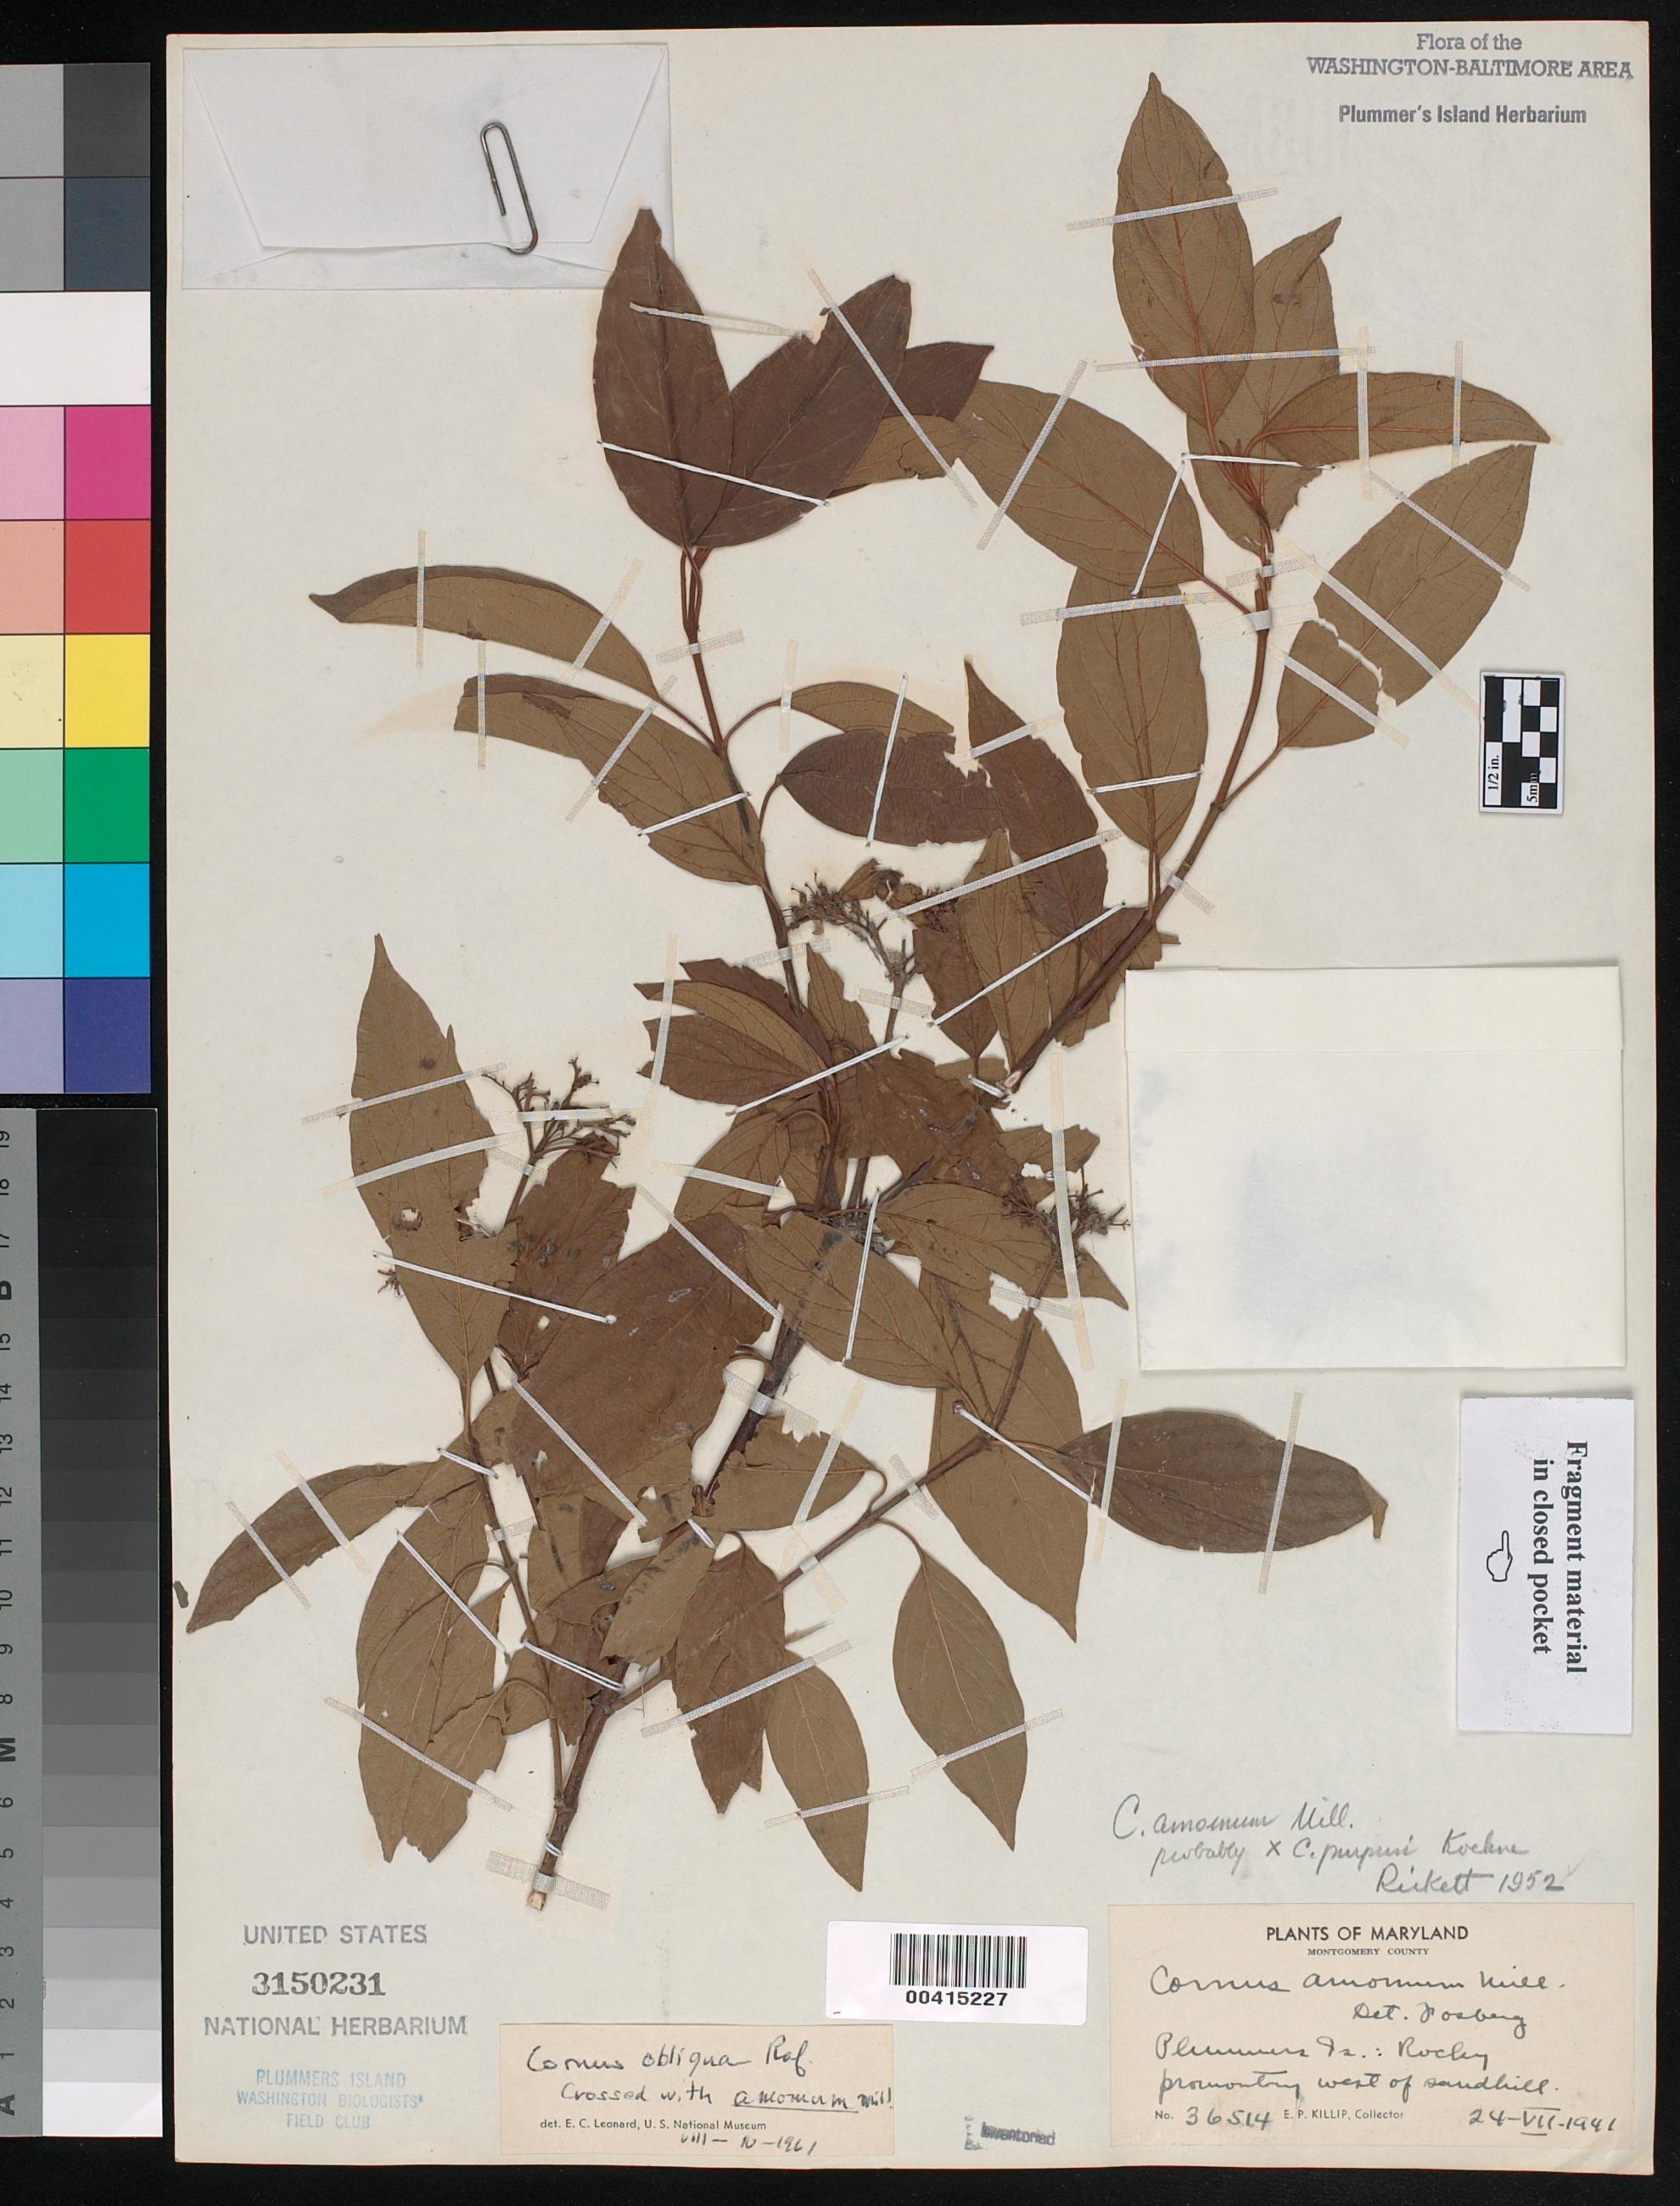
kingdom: Plantae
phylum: Tracheophyta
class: Magnoliopsida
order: Cornales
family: Cornaceae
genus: Cornus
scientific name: Cornus amomum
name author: Mill.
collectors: E. P. Killip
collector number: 36514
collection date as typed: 24 Jul 1941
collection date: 1941-07-24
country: United States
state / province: Maryland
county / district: Montgomery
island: Plummers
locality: Plummer's Island; west of Sandhill C. & O. Canal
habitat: Rocky promontory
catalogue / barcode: US 3150231